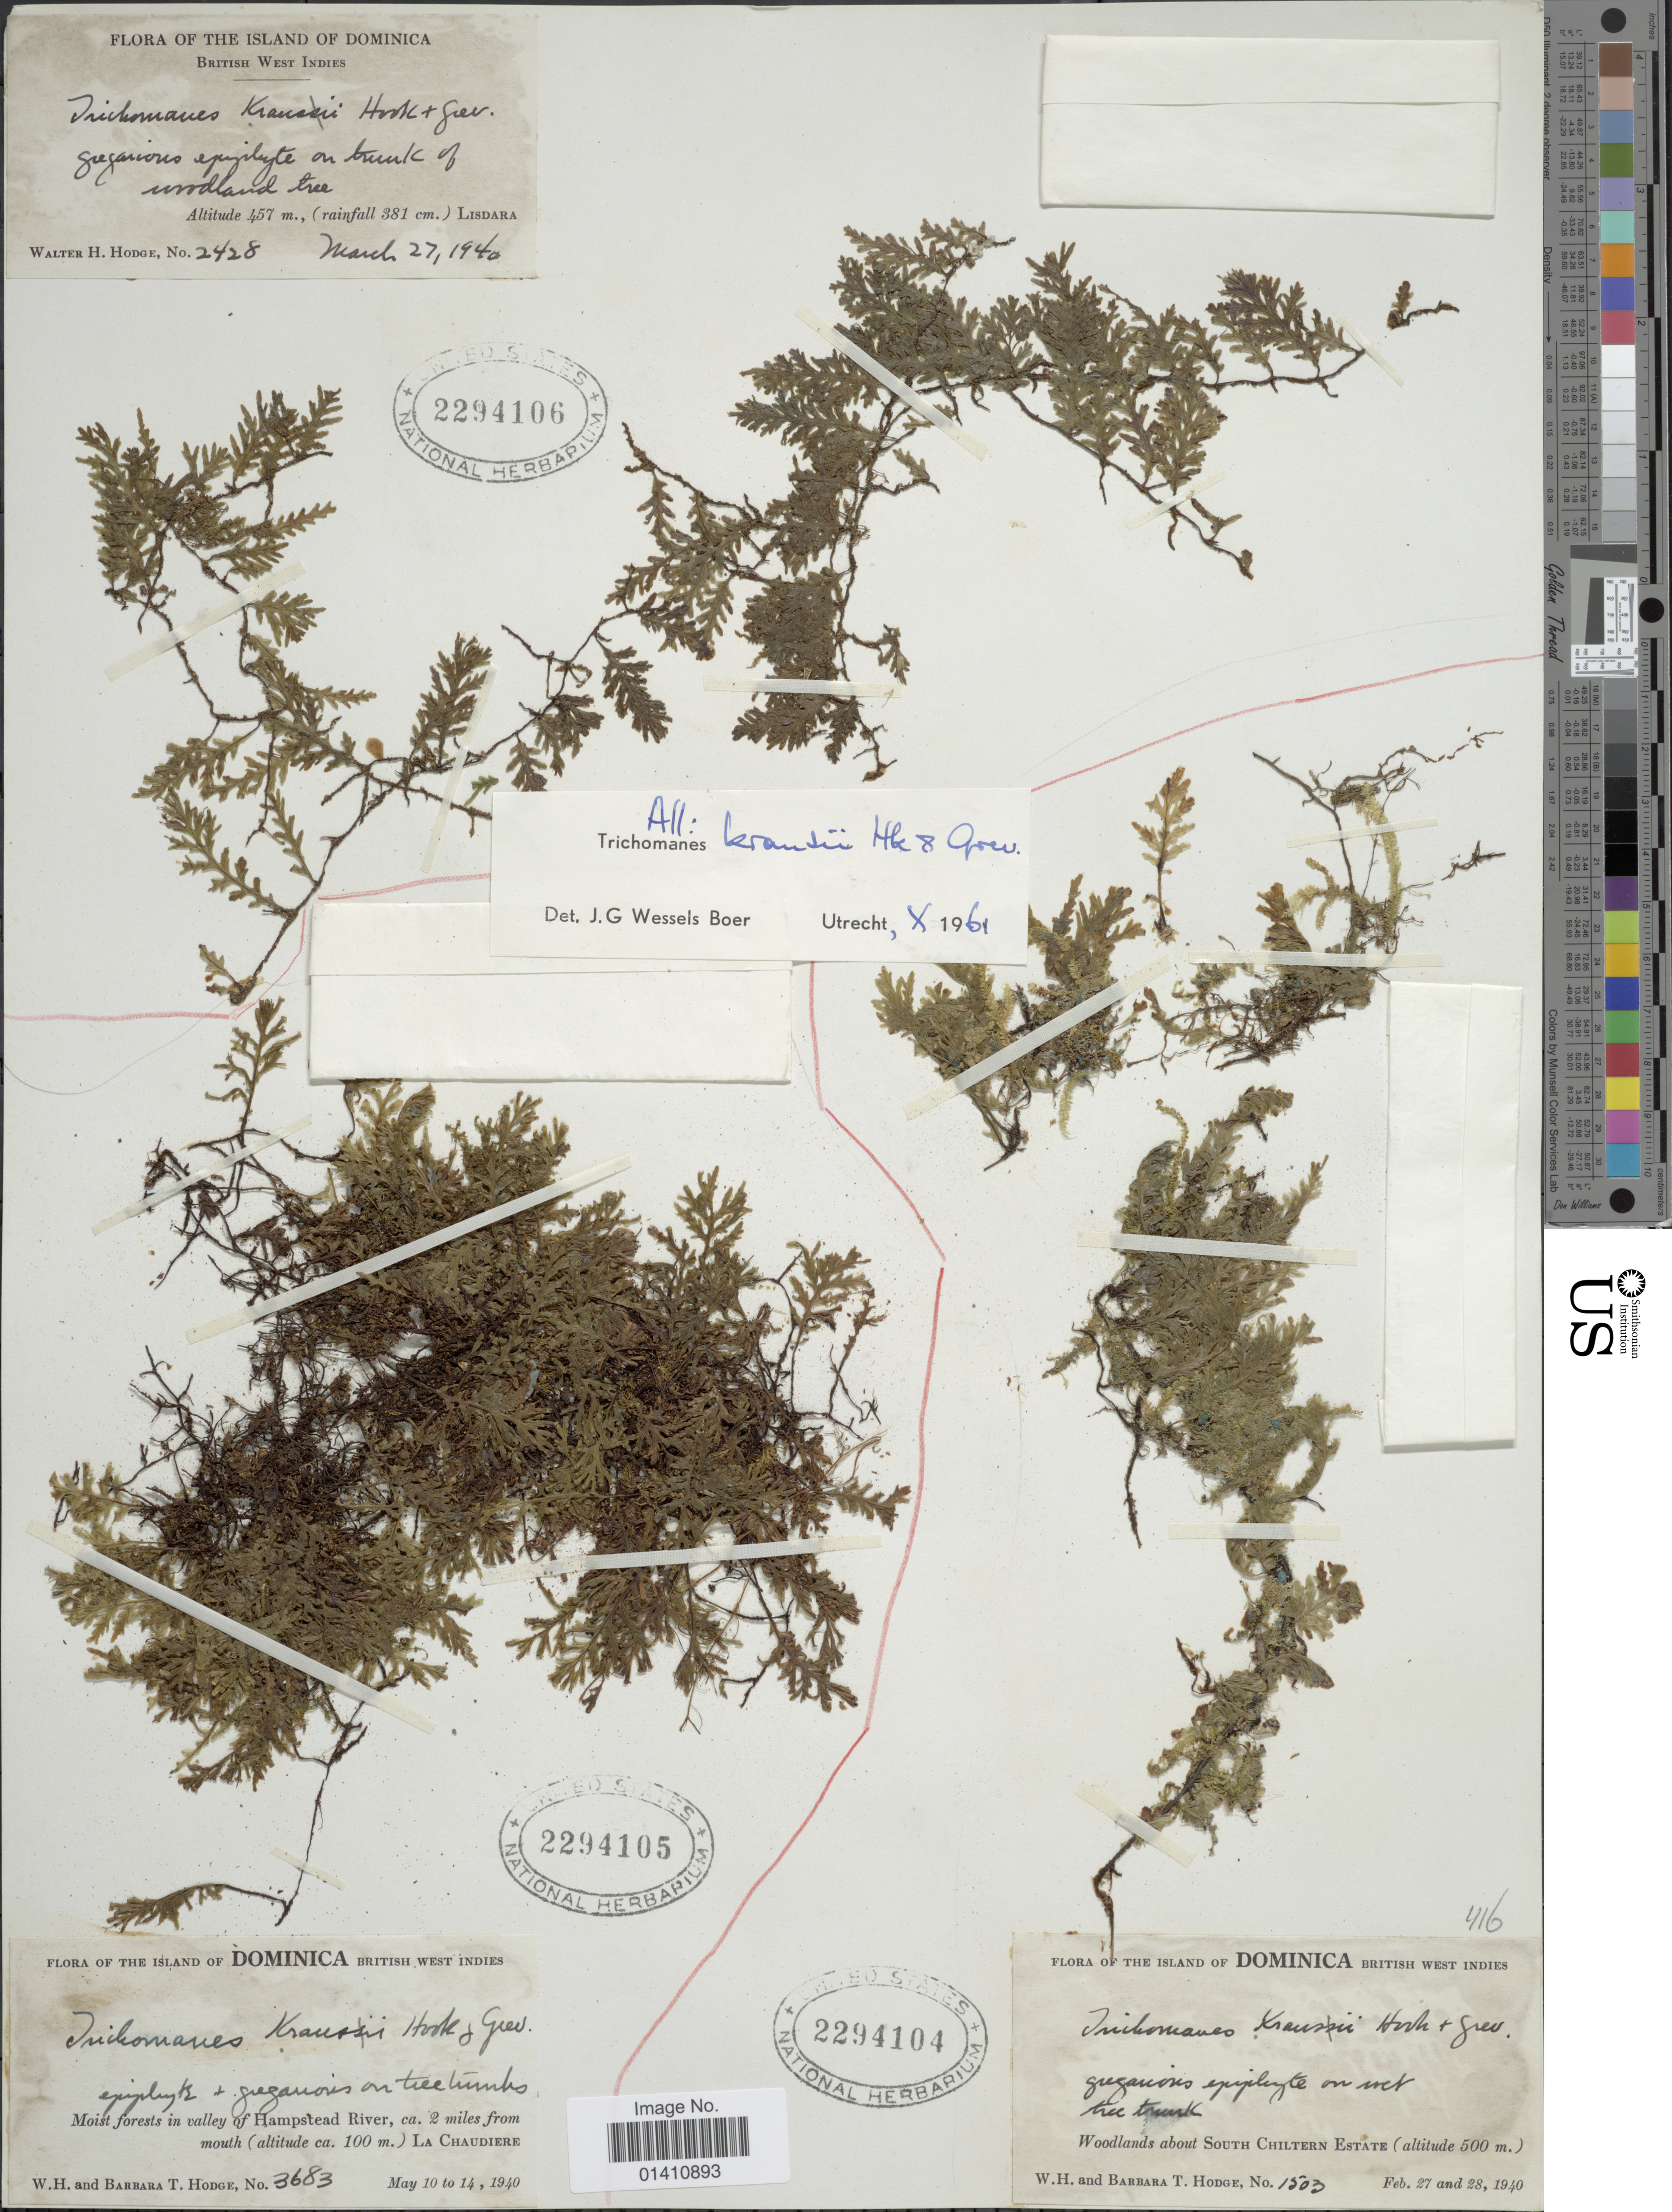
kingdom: Plantae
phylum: Tracheophyta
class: Polypodiopsida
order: Hymenophyllales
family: Hymenophyllaceae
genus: Didymoglossum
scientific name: Didymoglossum kraussii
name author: (Hook. & Grev.) C. Presl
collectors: W. Hodge & B. Hodge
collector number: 1503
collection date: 1940-02-27/1940-02-28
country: Dominica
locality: The Island of Dominica British West Indies. Woodlands about South Chiltern Estate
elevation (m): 500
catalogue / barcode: US 2294104